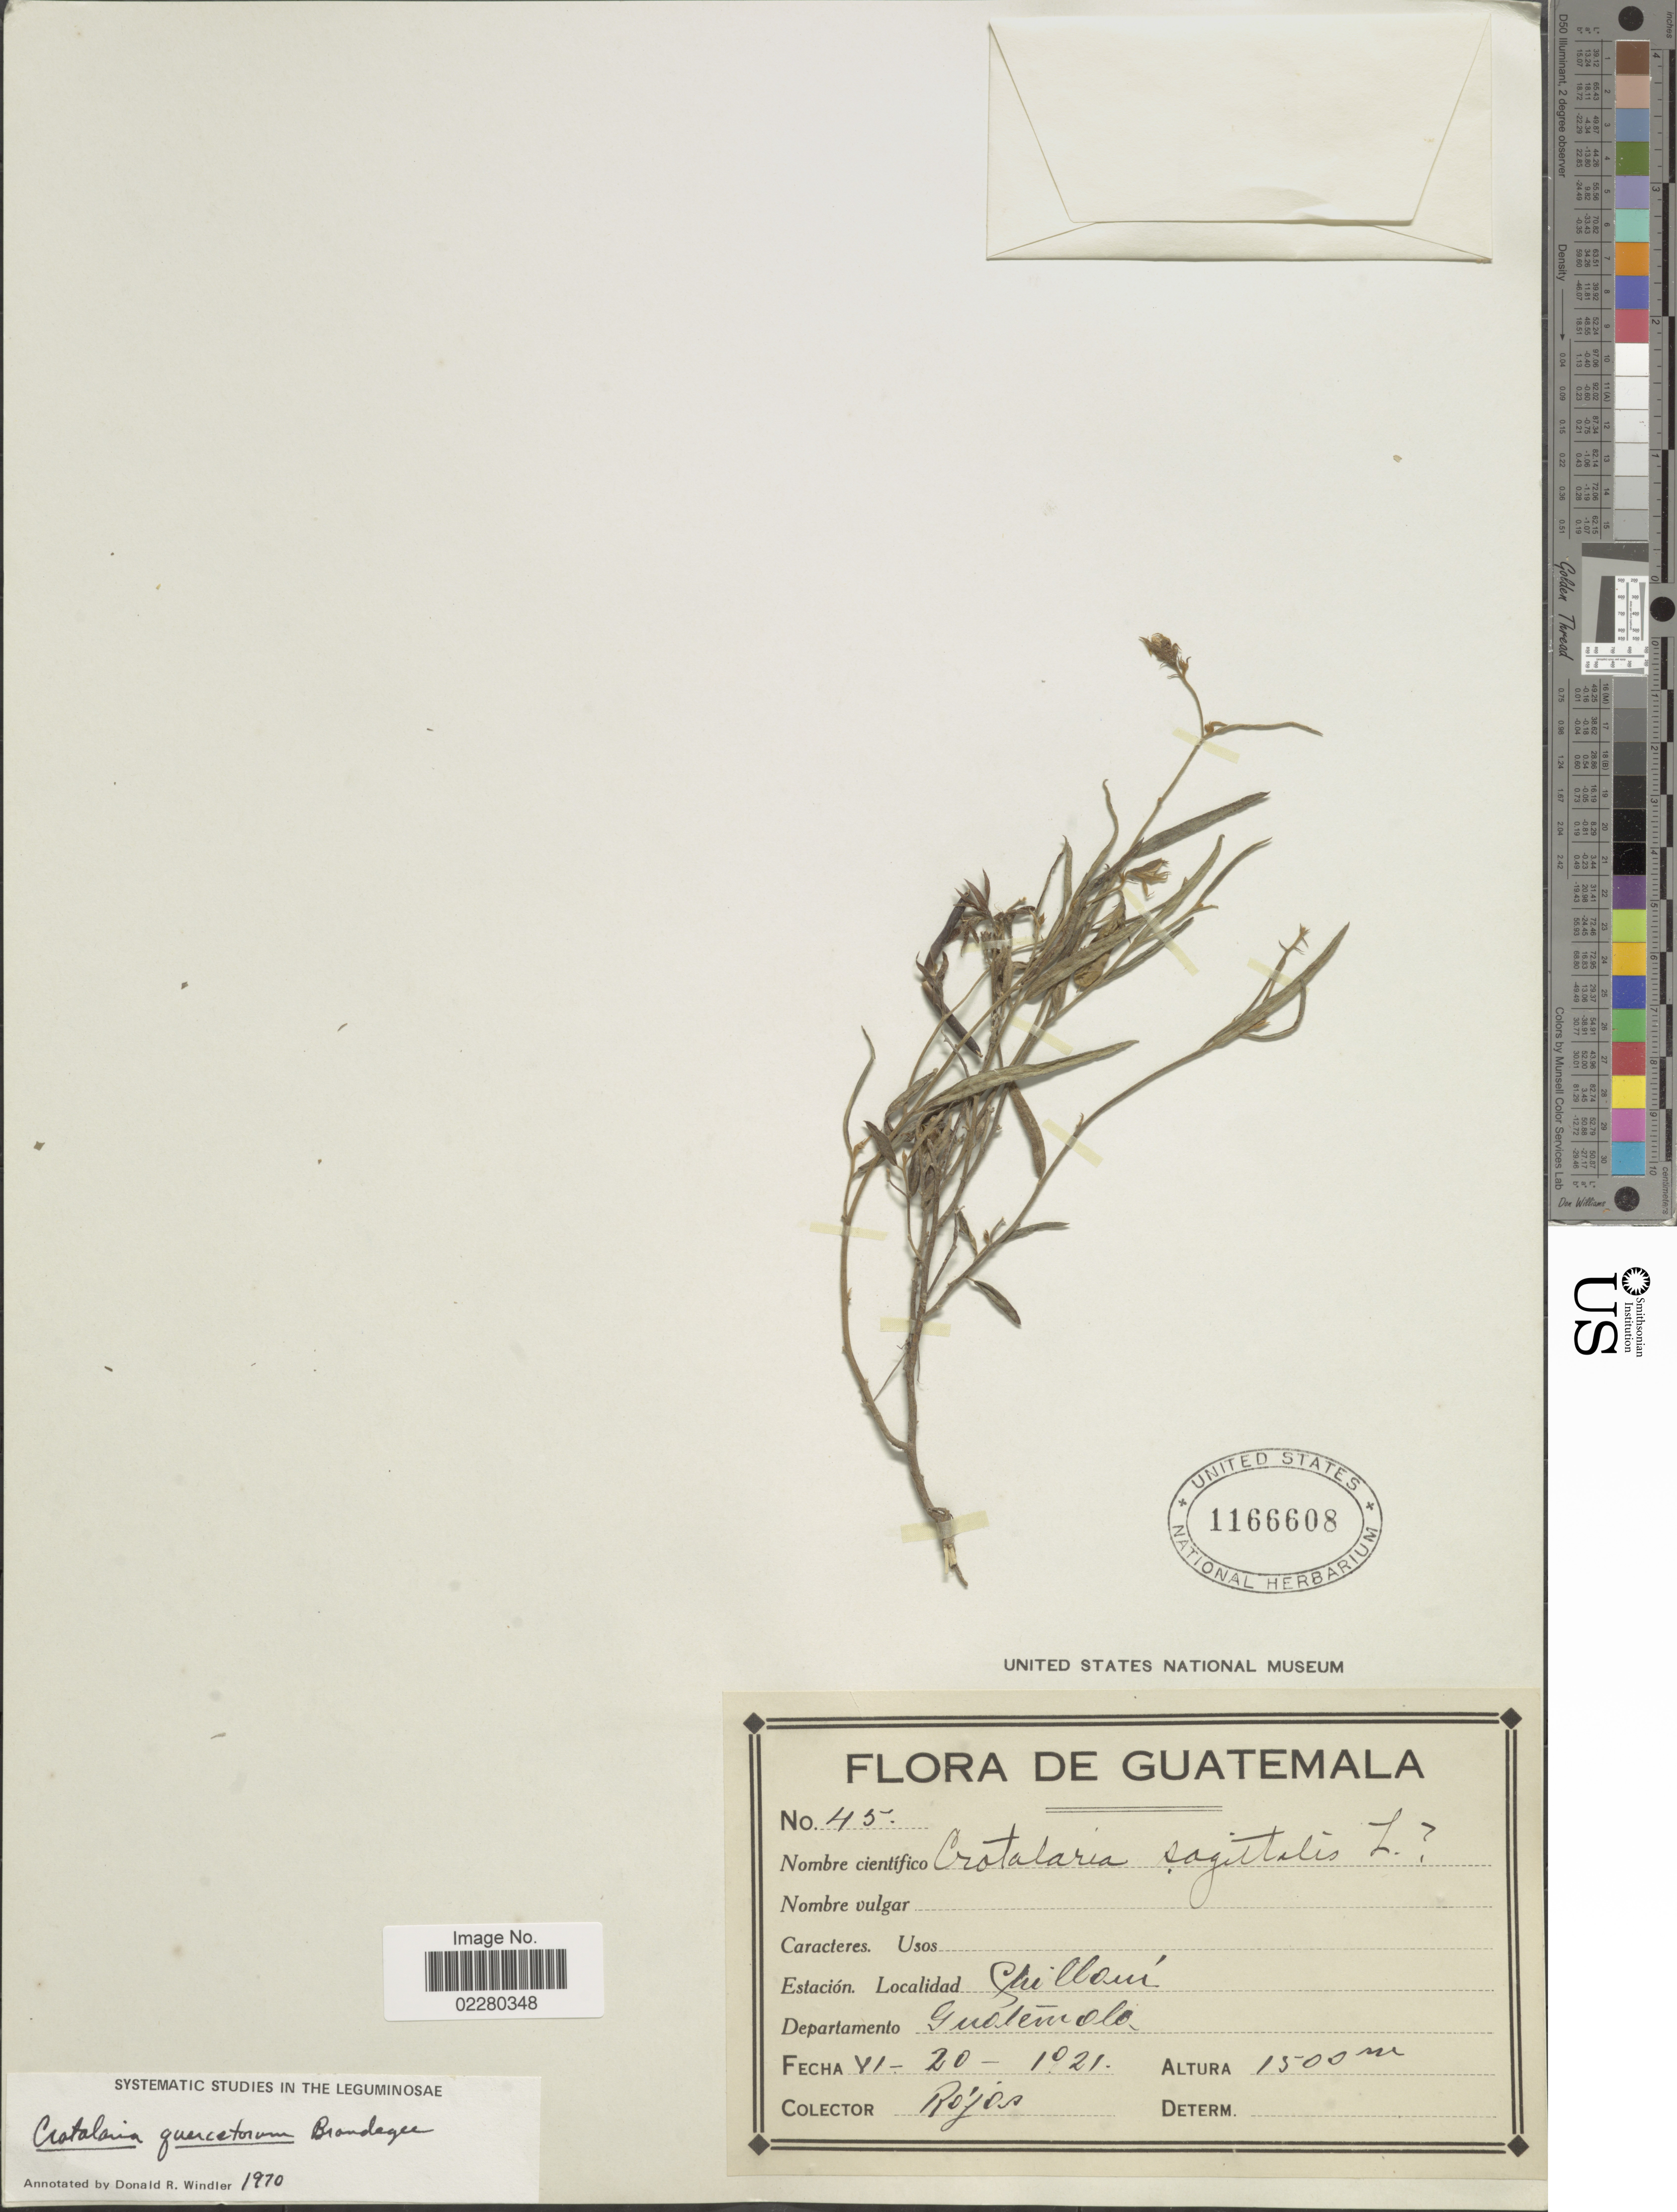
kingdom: Plantae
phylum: Tracheophyta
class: Magnoliopsida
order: Fabales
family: Fabaceae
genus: Crotalaria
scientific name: Crotalaria quercetorum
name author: Brandegee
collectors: Rojas, --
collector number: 45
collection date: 1921-06-20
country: Guatemala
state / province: Guatemala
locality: Chillaní. Departamento Guatemala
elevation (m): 1500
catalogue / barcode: US 1166608